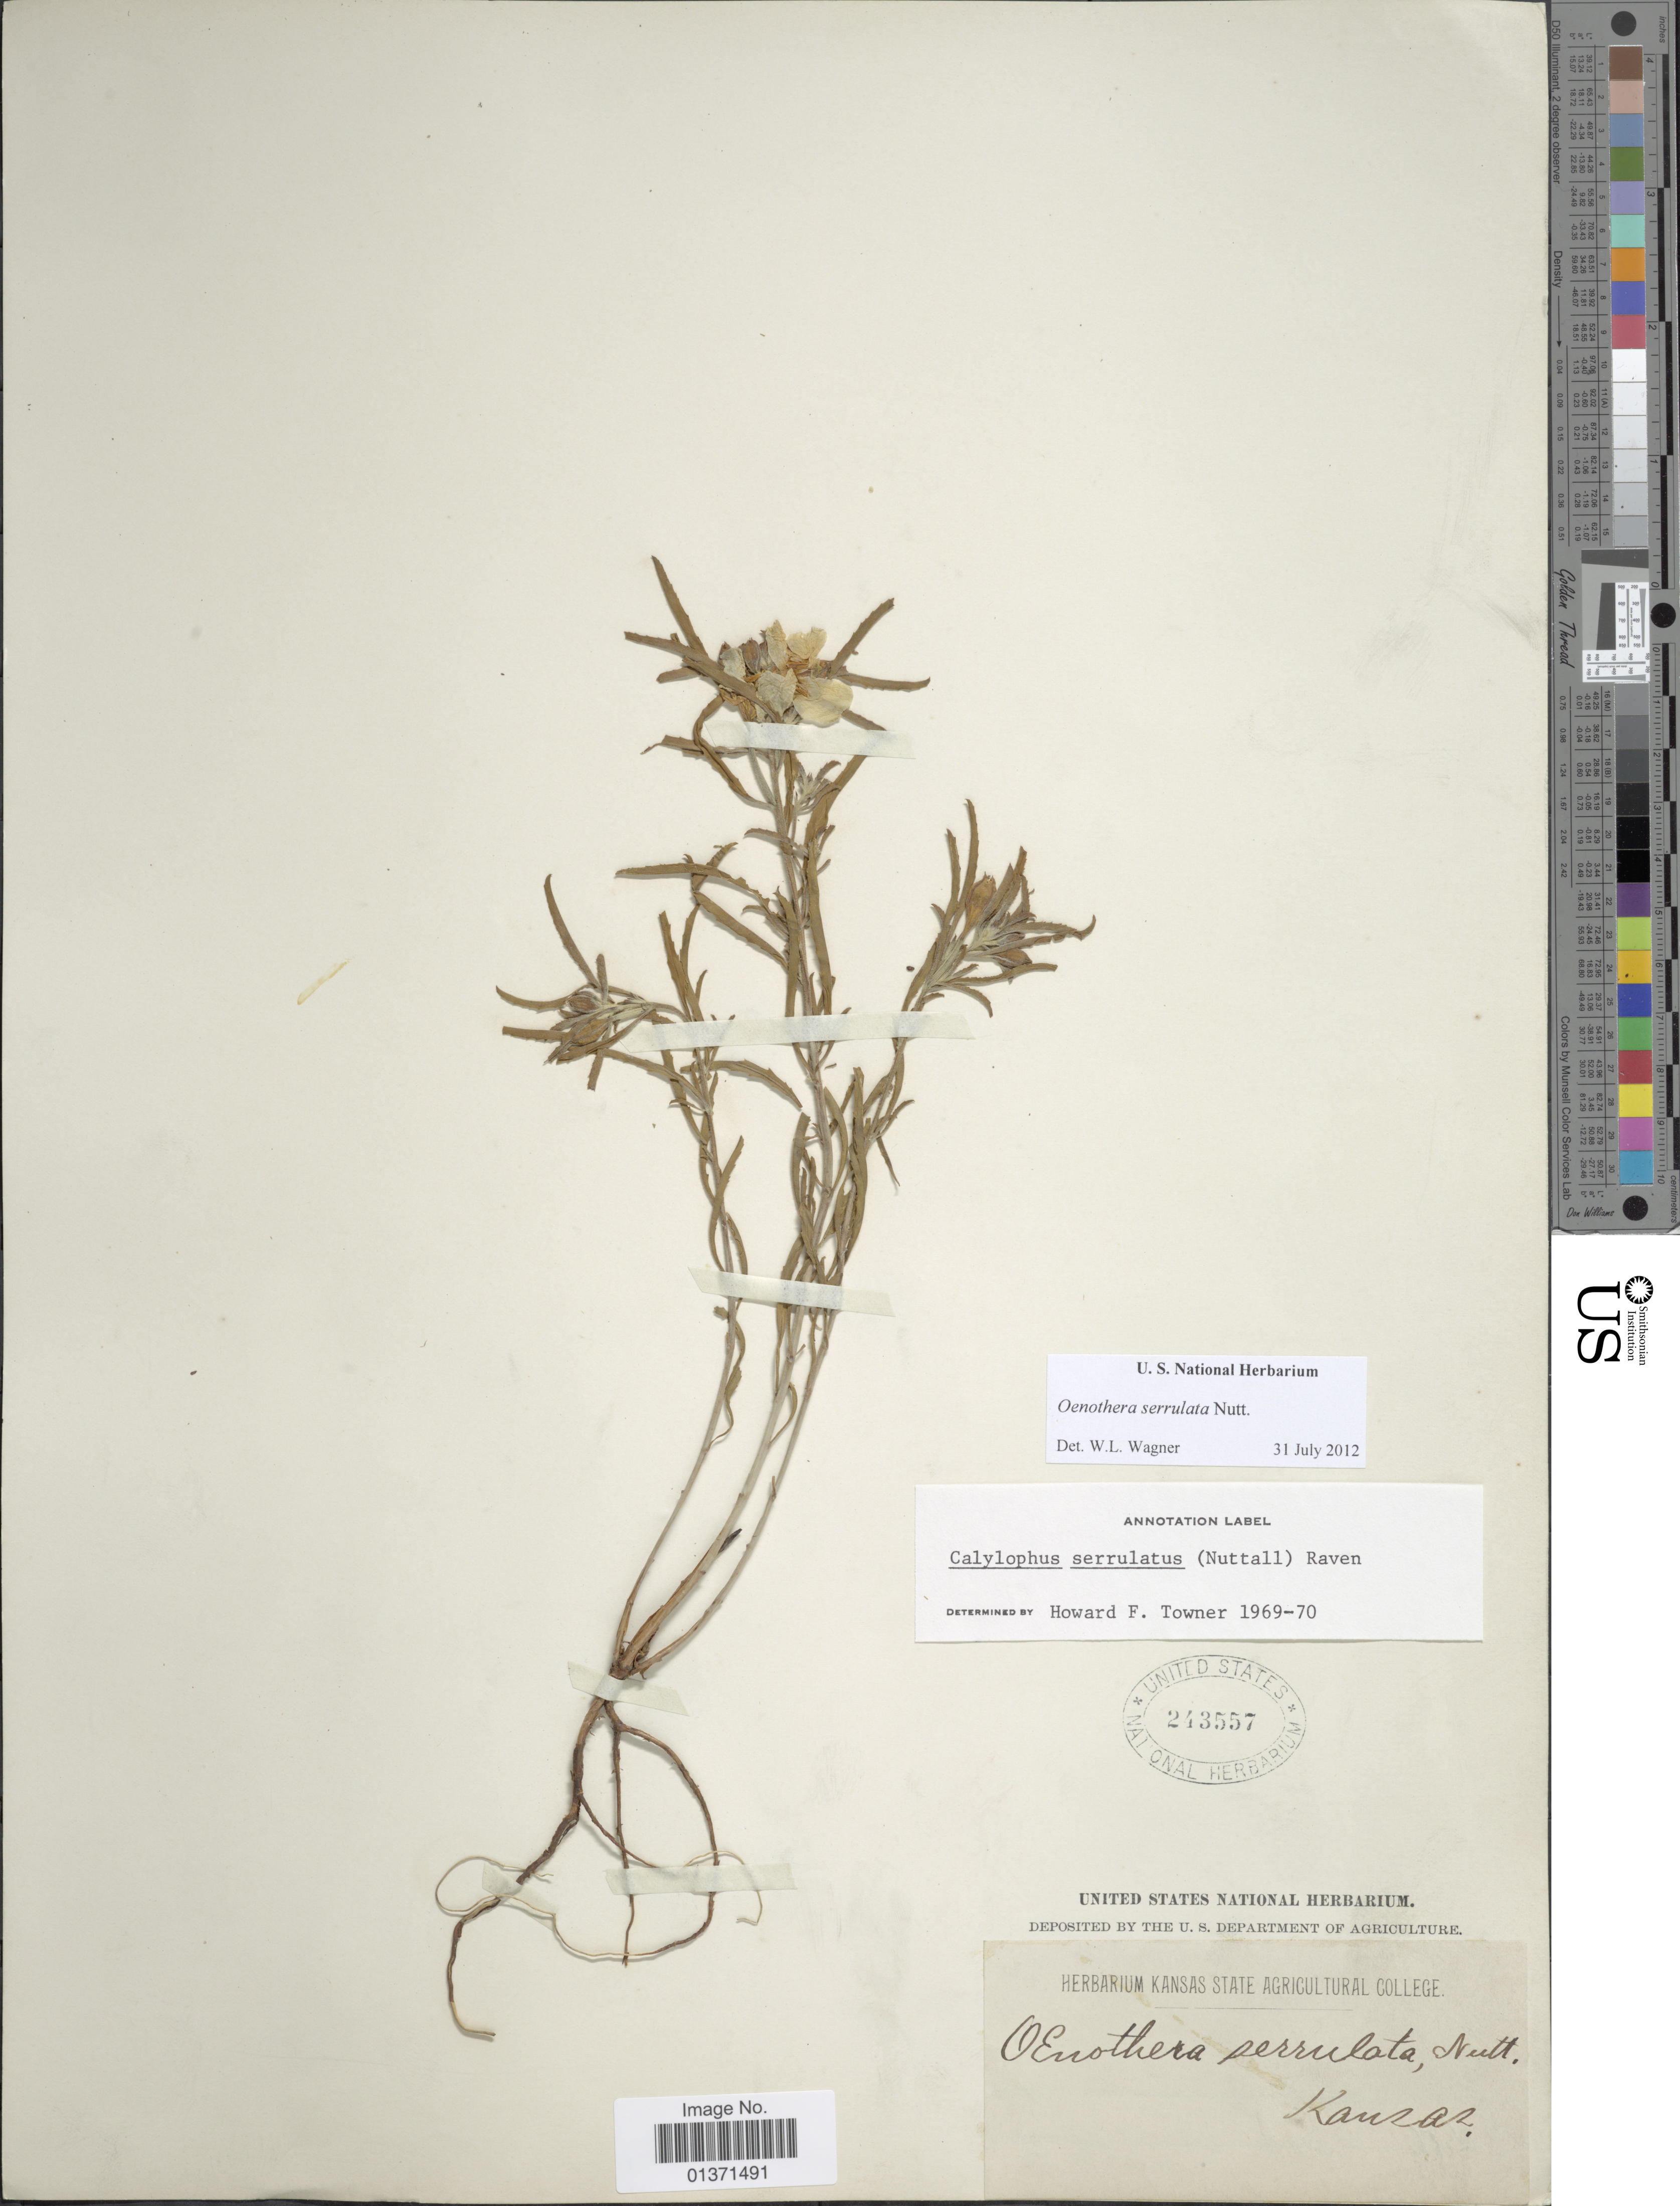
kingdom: Plantae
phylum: Tracheophyta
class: Magnoliopsida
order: Myrtales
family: Onagraceae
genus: Oenothera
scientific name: Oenothera serrulata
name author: Nutt.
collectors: ex herb. Kansas State Agricultural College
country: United States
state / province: Kansas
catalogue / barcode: US 243557